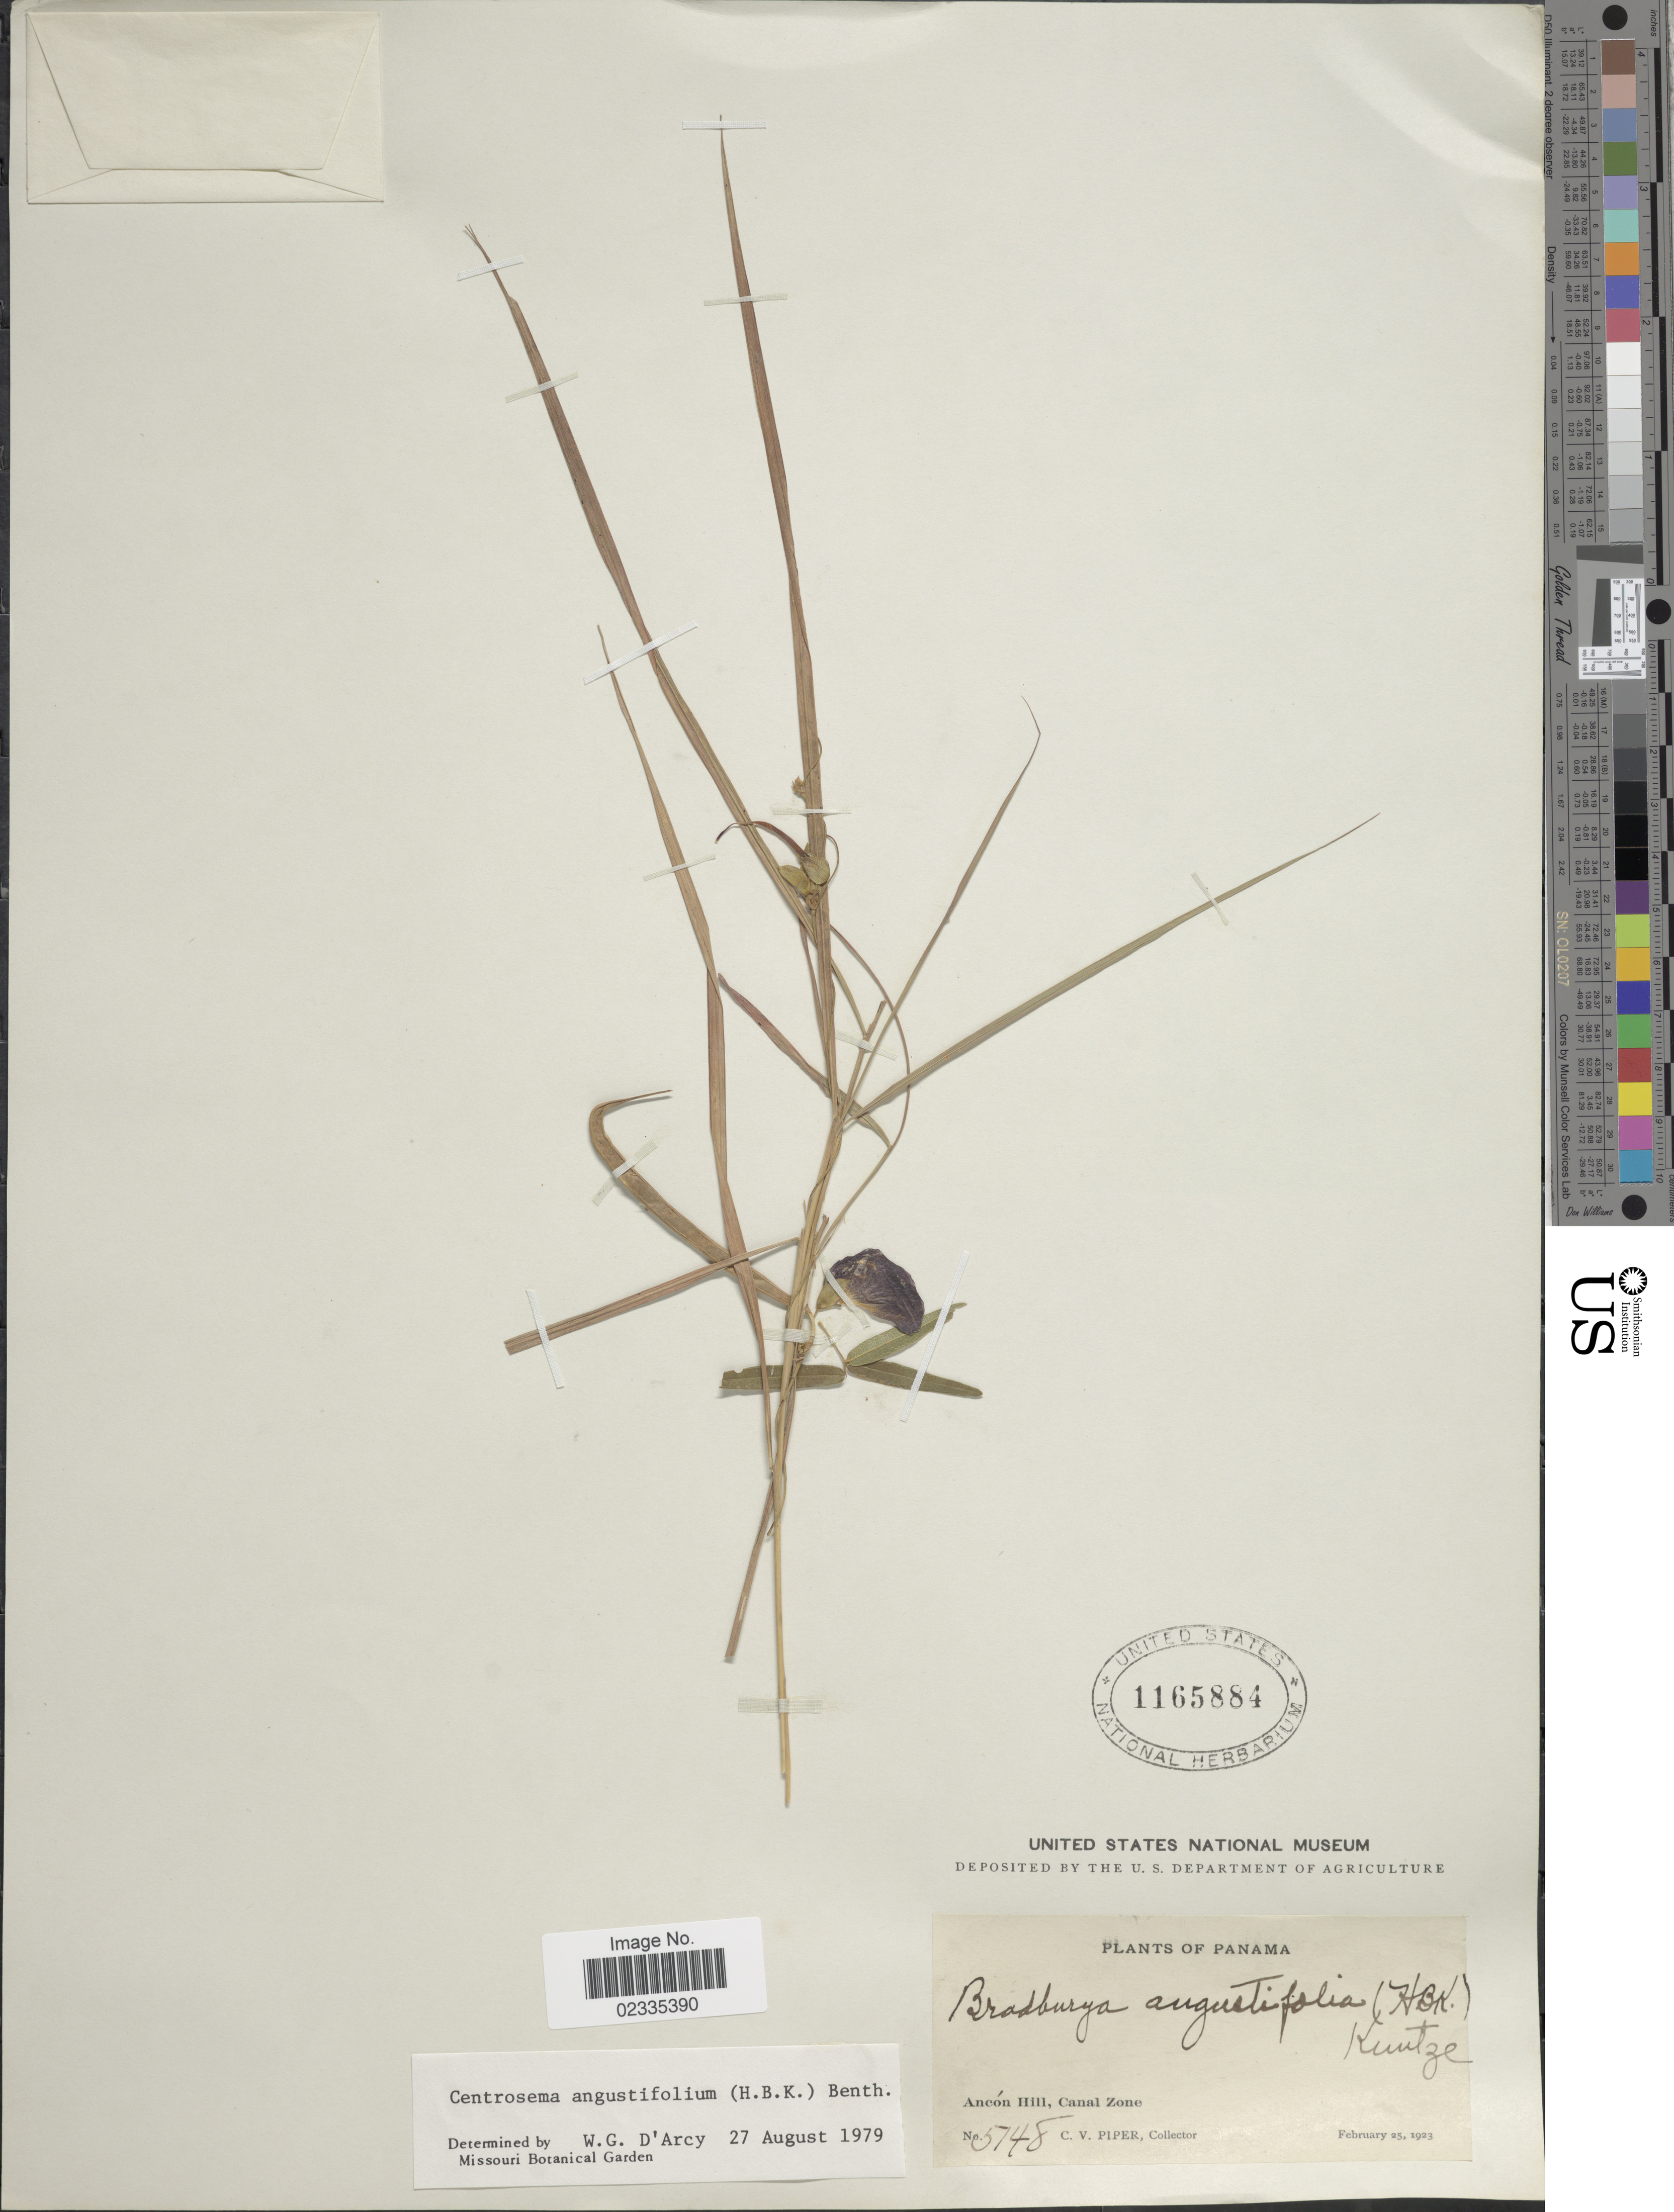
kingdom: Plantae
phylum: Tracheophyta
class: Magnoliopsida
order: Fabales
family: Fabaceae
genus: Centrosema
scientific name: Centrosema angustifolium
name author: (Kunth) Benth.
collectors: C. V. Piper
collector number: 5148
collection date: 1923-02-25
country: Panama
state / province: Colón / Panamá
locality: Ancon Hill, Canal Zone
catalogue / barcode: US 1165884